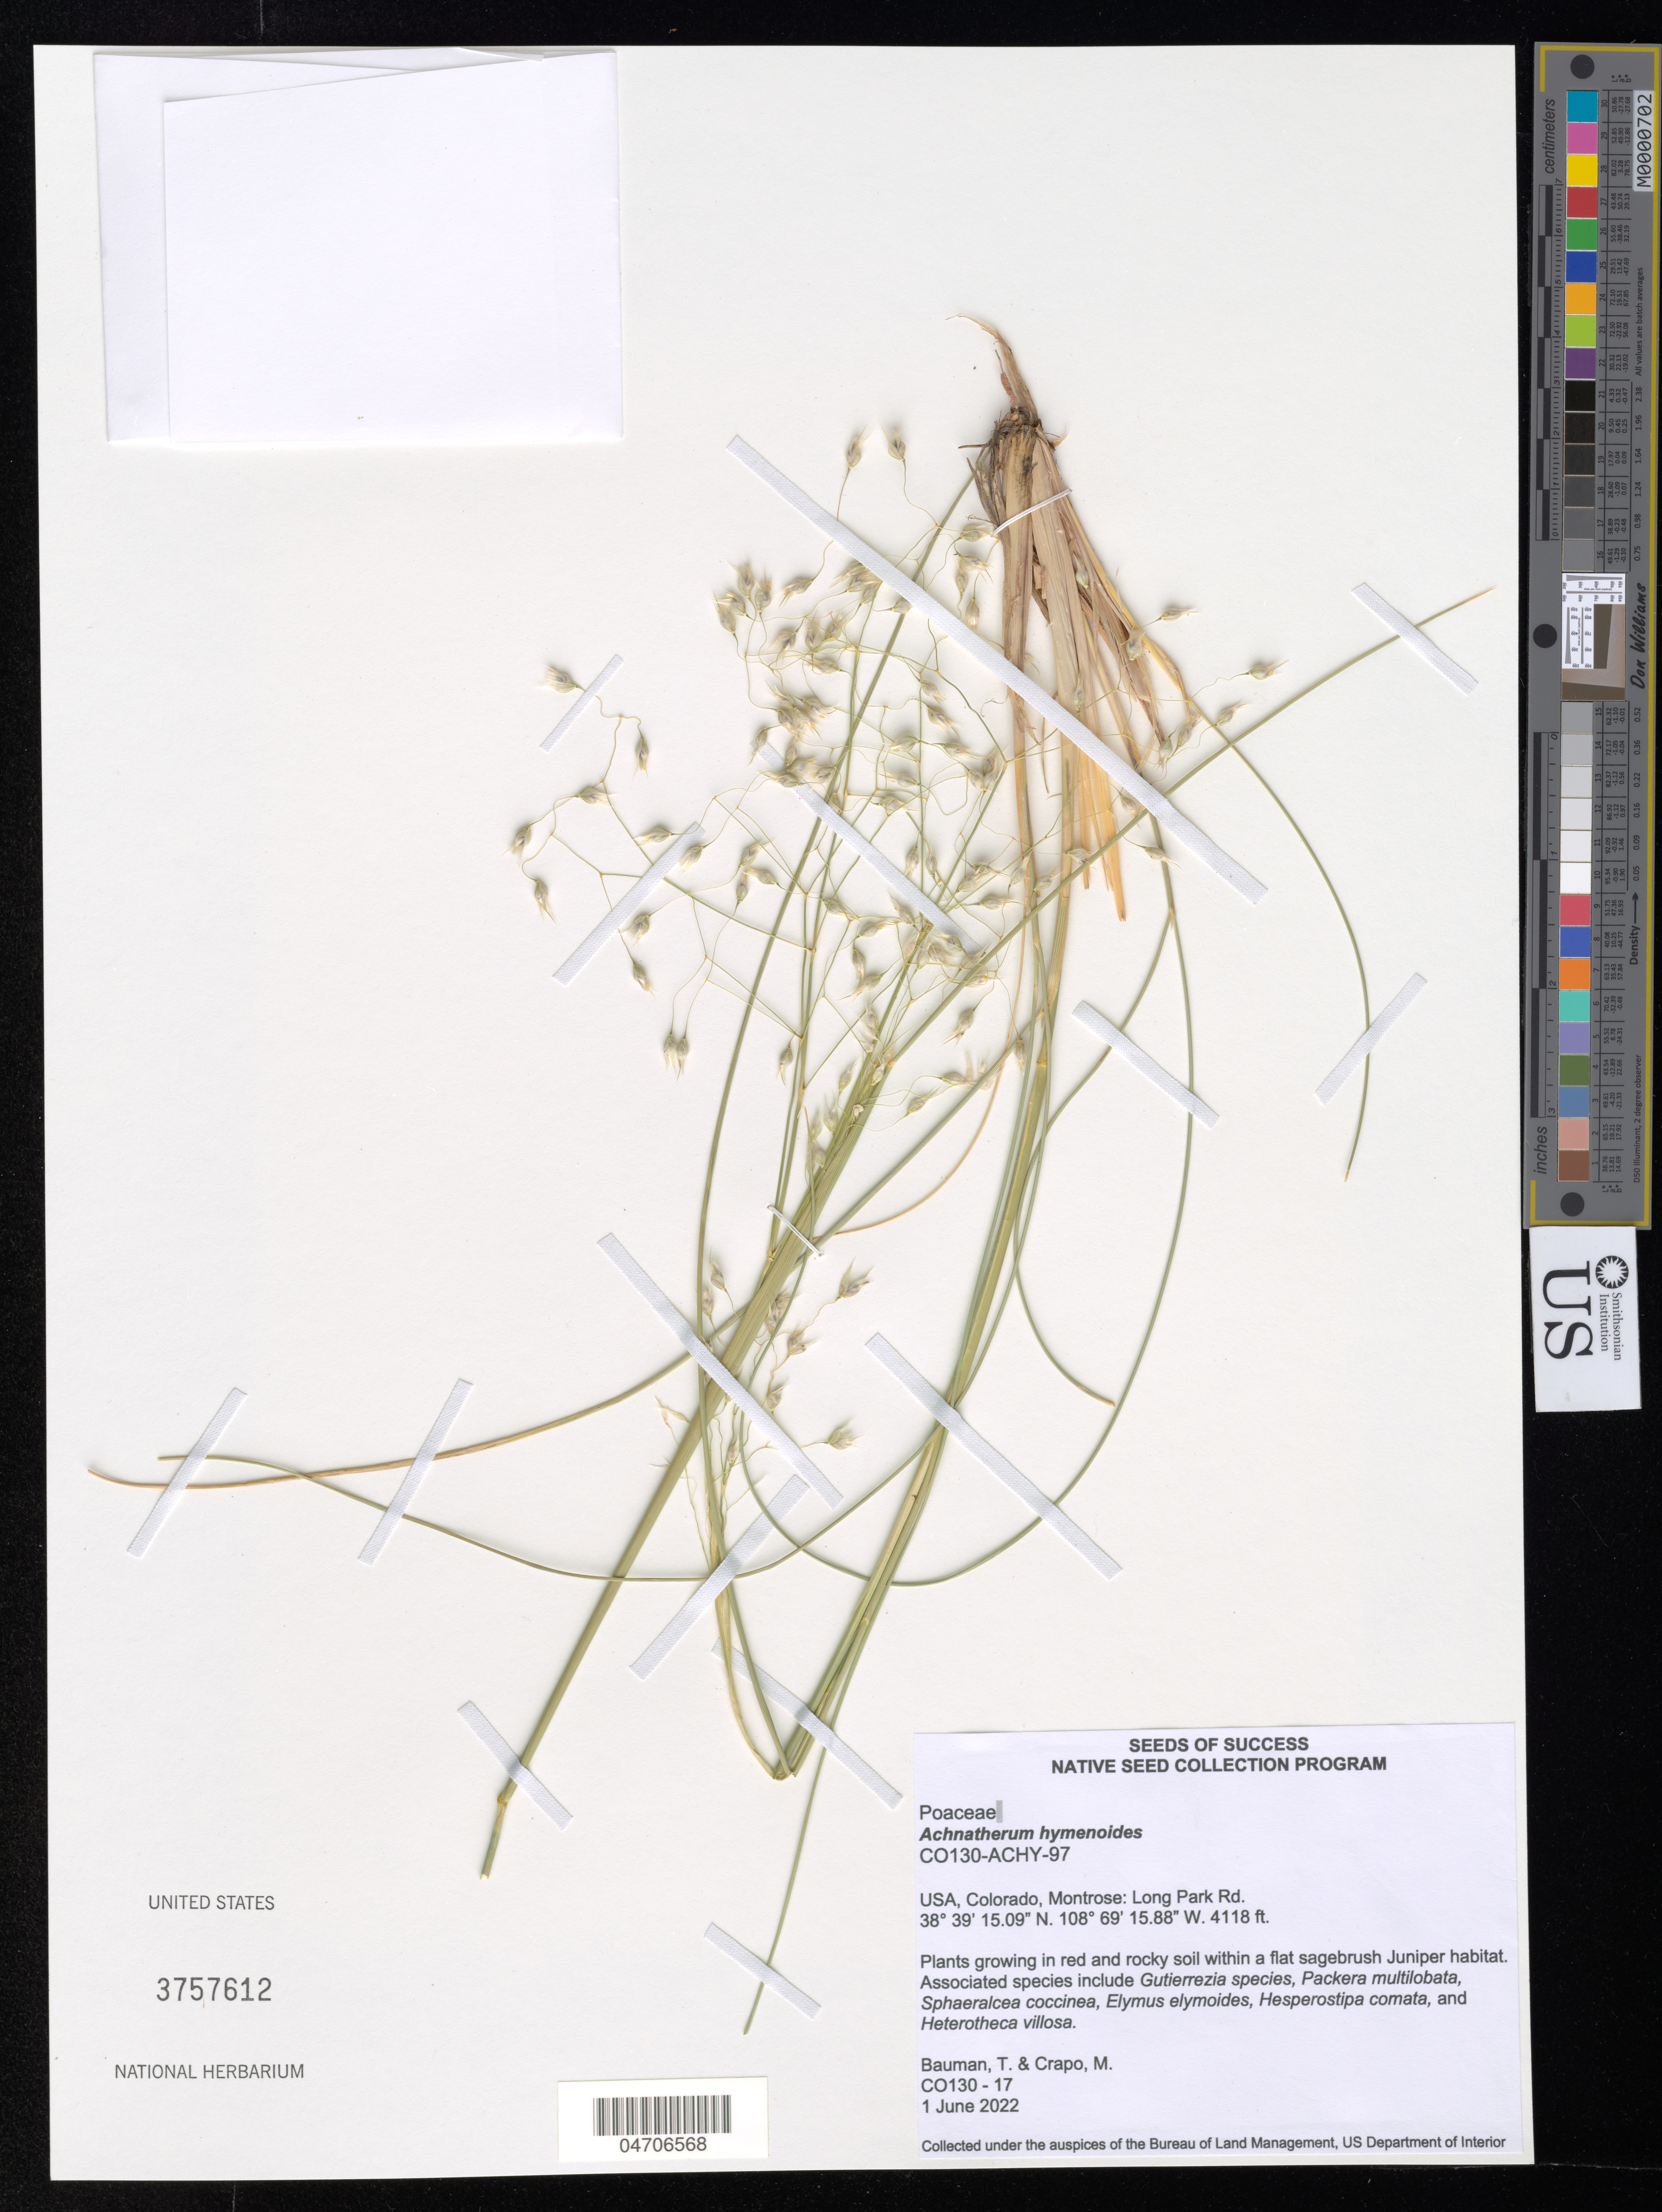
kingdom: Plantae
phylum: Tracheophyta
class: Liliopsida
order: Poales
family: Poaceae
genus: Achnatherum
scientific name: Achnatherum hymenoides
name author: (Roem. & Schult.) Barkworth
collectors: K. Gage & G. Woronow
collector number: CO130-17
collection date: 2022-06-01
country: United States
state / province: Colorado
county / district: Montrose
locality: Montrose: Long Park Rd.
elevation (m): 1255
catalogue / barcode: US 3757612